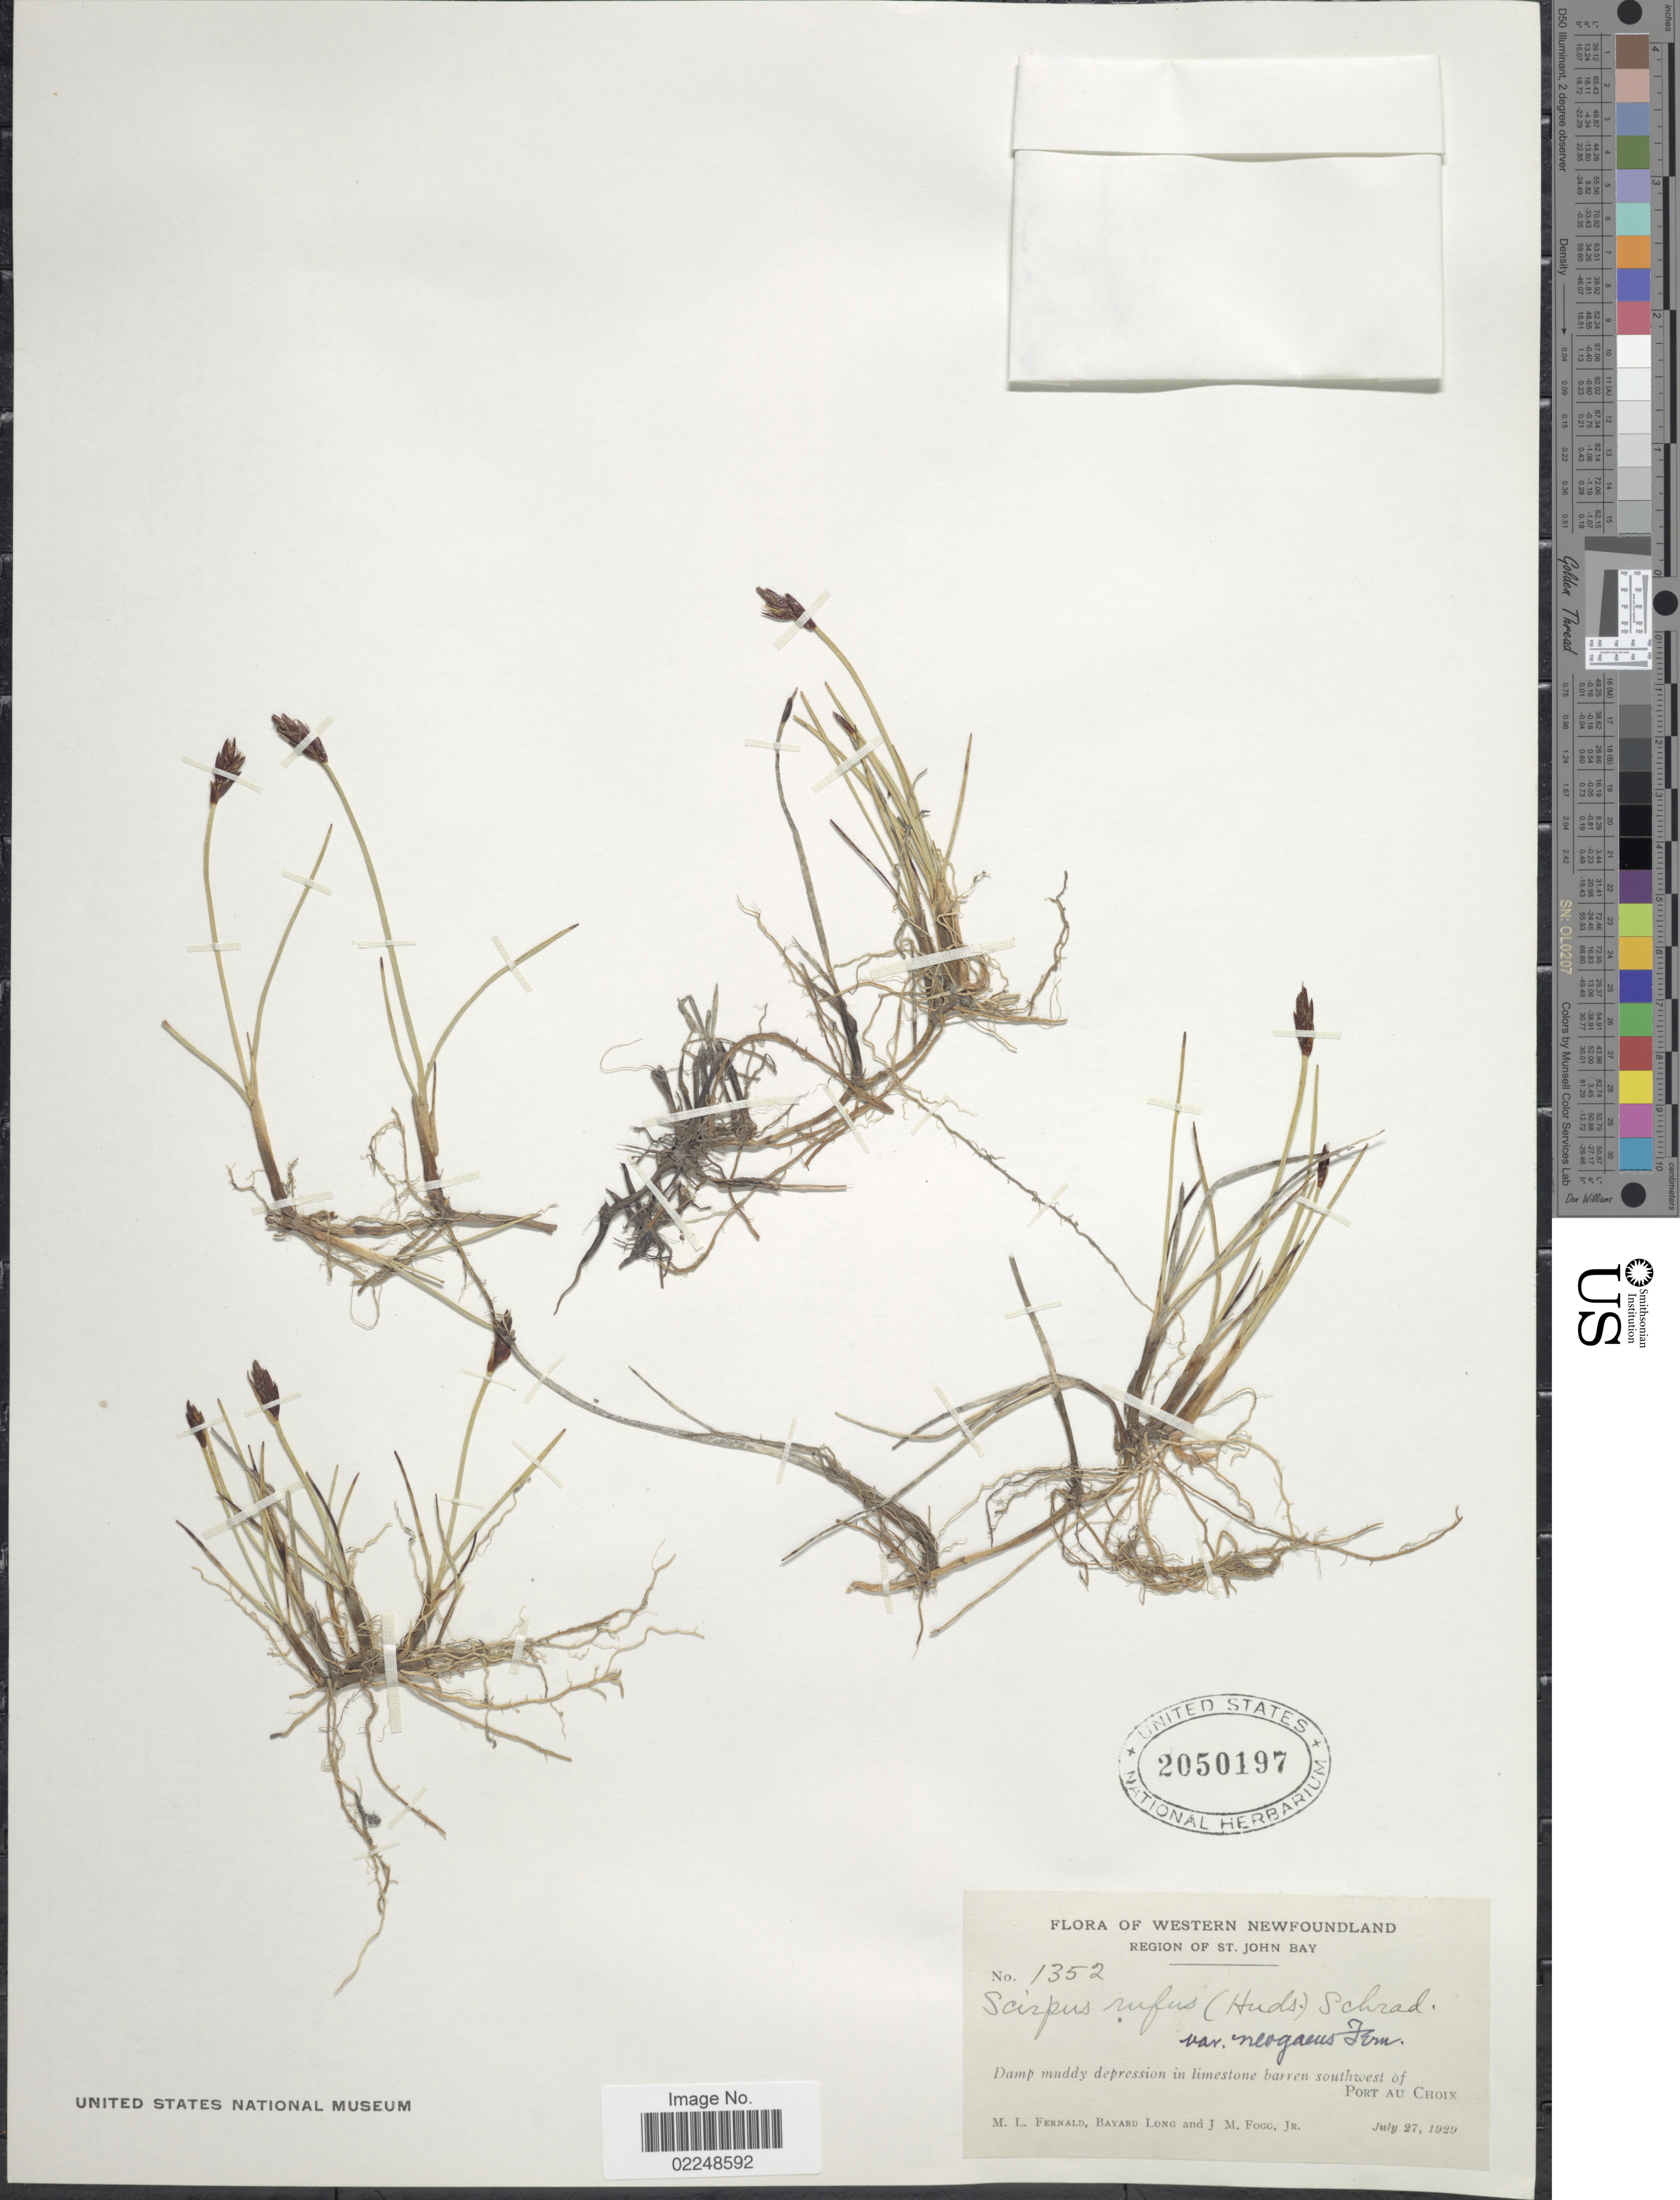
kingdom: Plantae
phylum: Tracheophyta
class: Liliopsida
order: Poales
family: Cyperaceae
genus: Blysmus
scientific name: Blysmus rufus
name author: (Huds.) Link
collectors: M. L. Fernald, B. Long & J. Fogg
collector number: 1352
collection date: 1929-07-27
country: Canada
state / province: Newfoundland and Labrador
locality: Western Newfoundland, Region of St. John Bay, southwest of Port Au Choix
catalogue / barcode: US 2050197